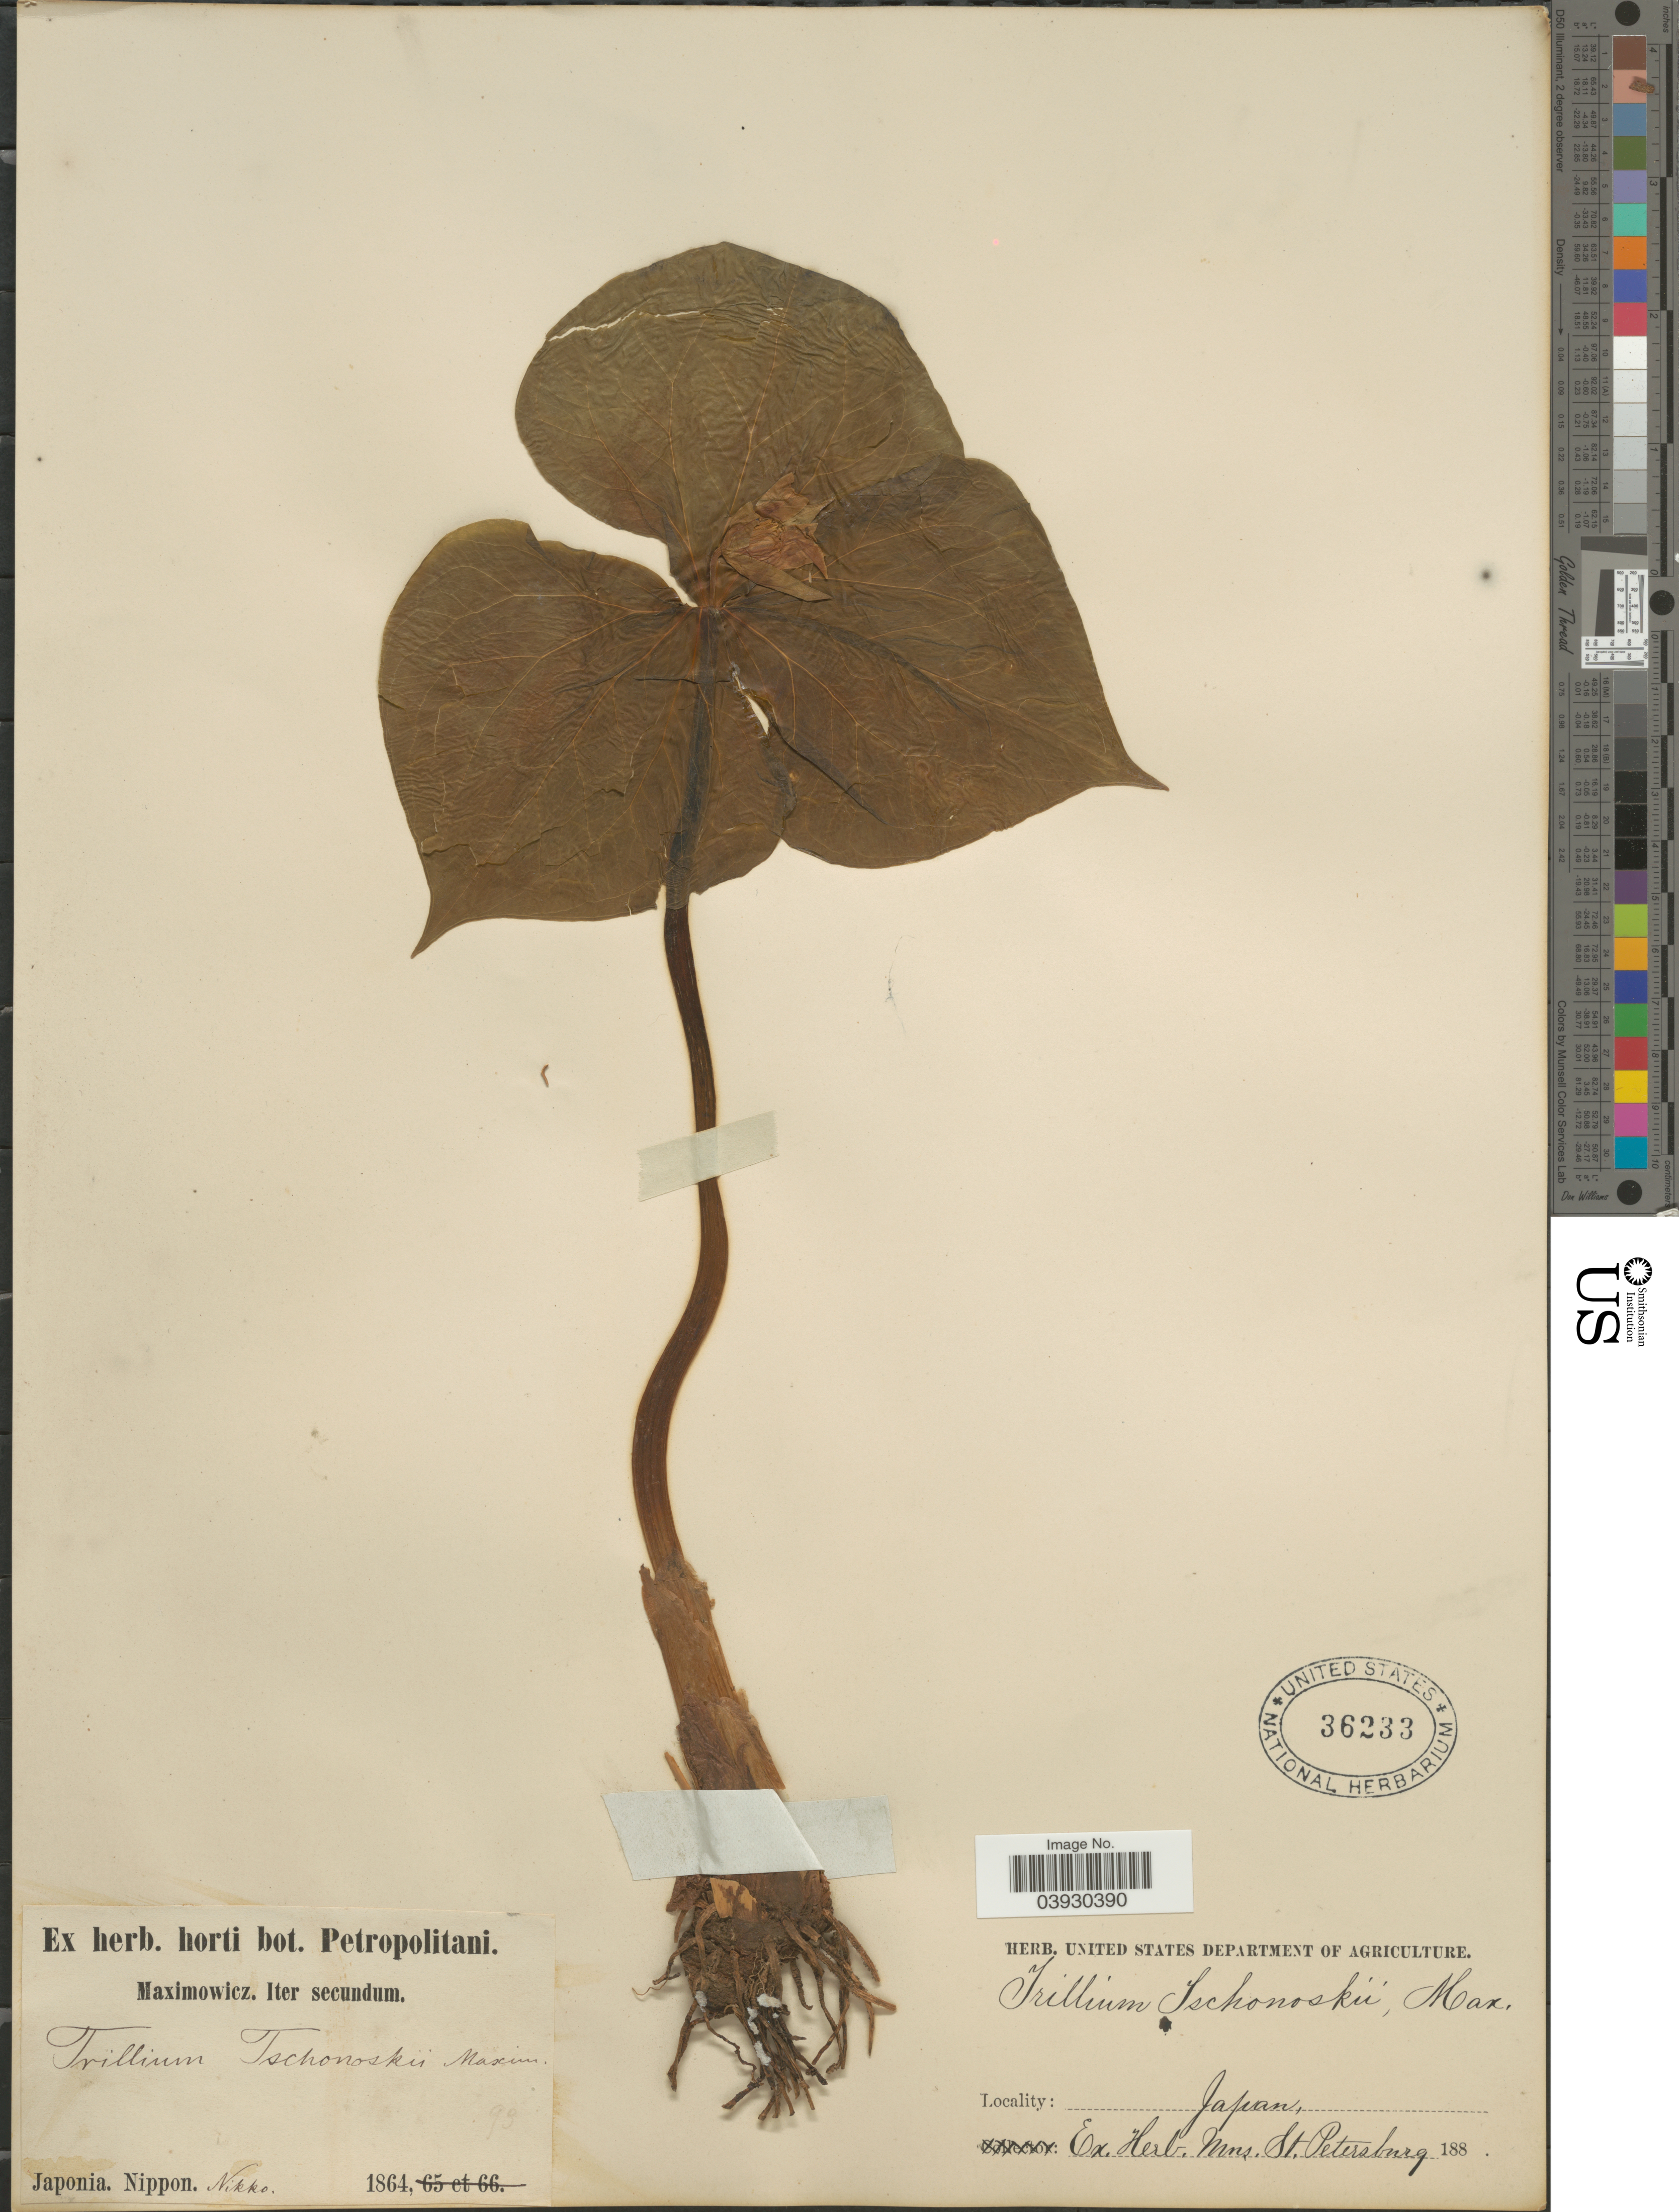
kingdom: Plantae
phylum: Tracheophyta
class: Liliopsida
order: Liliales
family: Melanthiaceae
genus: Trillium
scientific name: Trillium tschonoskii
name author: Maxim.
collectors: -. Maximowicz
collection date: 1864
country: Japan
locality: Nippon. Nikko.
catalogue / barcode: US 36233